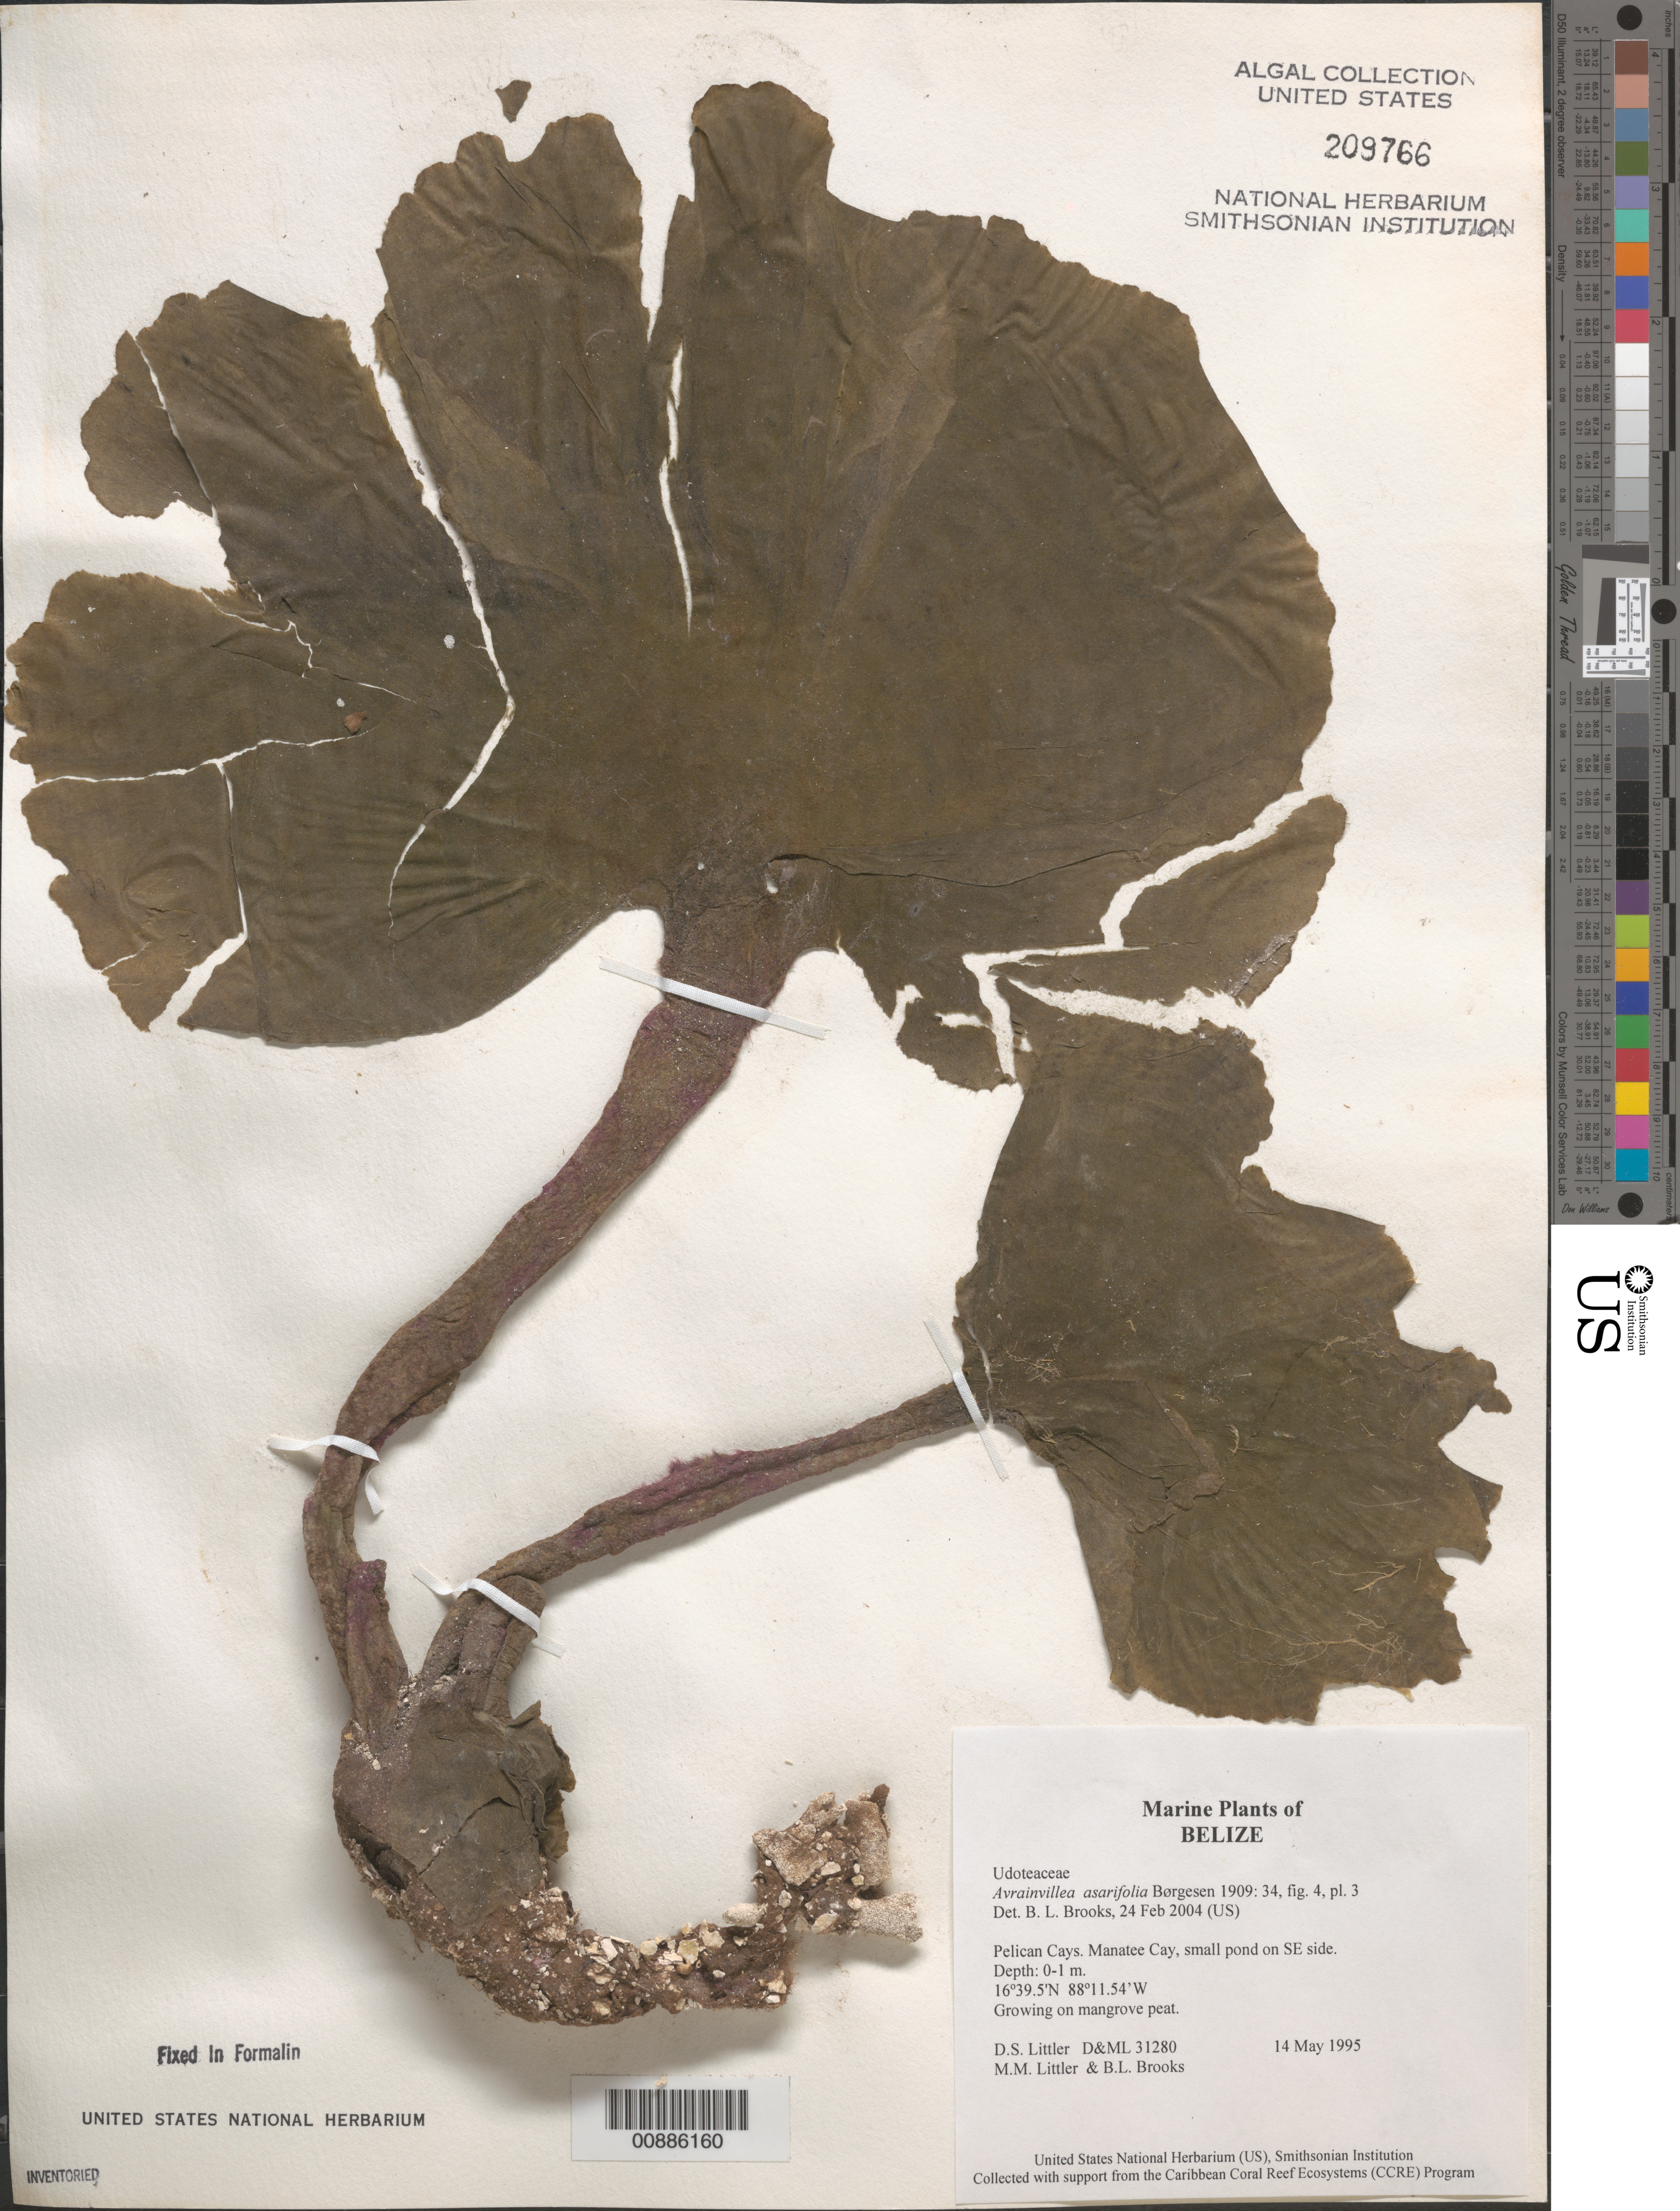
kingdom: Plantae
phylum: Chlorophyta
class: Ulvophyceae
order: Bryopsidales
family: Dichotomosiphonaceae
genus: Avrainvillea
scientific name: Avrainvillea asarifolia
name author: Børgesen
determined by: Brooks, B. L., (BOT), Smithsonian Institution - National Museum of Natural History (UNITED STATES)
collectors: M. M. Littler, D. S. Littler & B. Brooks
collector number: D&ML 31280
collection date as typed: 14 May 1995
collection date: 1995-05-14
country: Belize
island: Manatee Cay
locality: Small pond on southeast side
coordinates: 16 39.5'N, 88 11.54'W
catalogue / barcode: US 209766